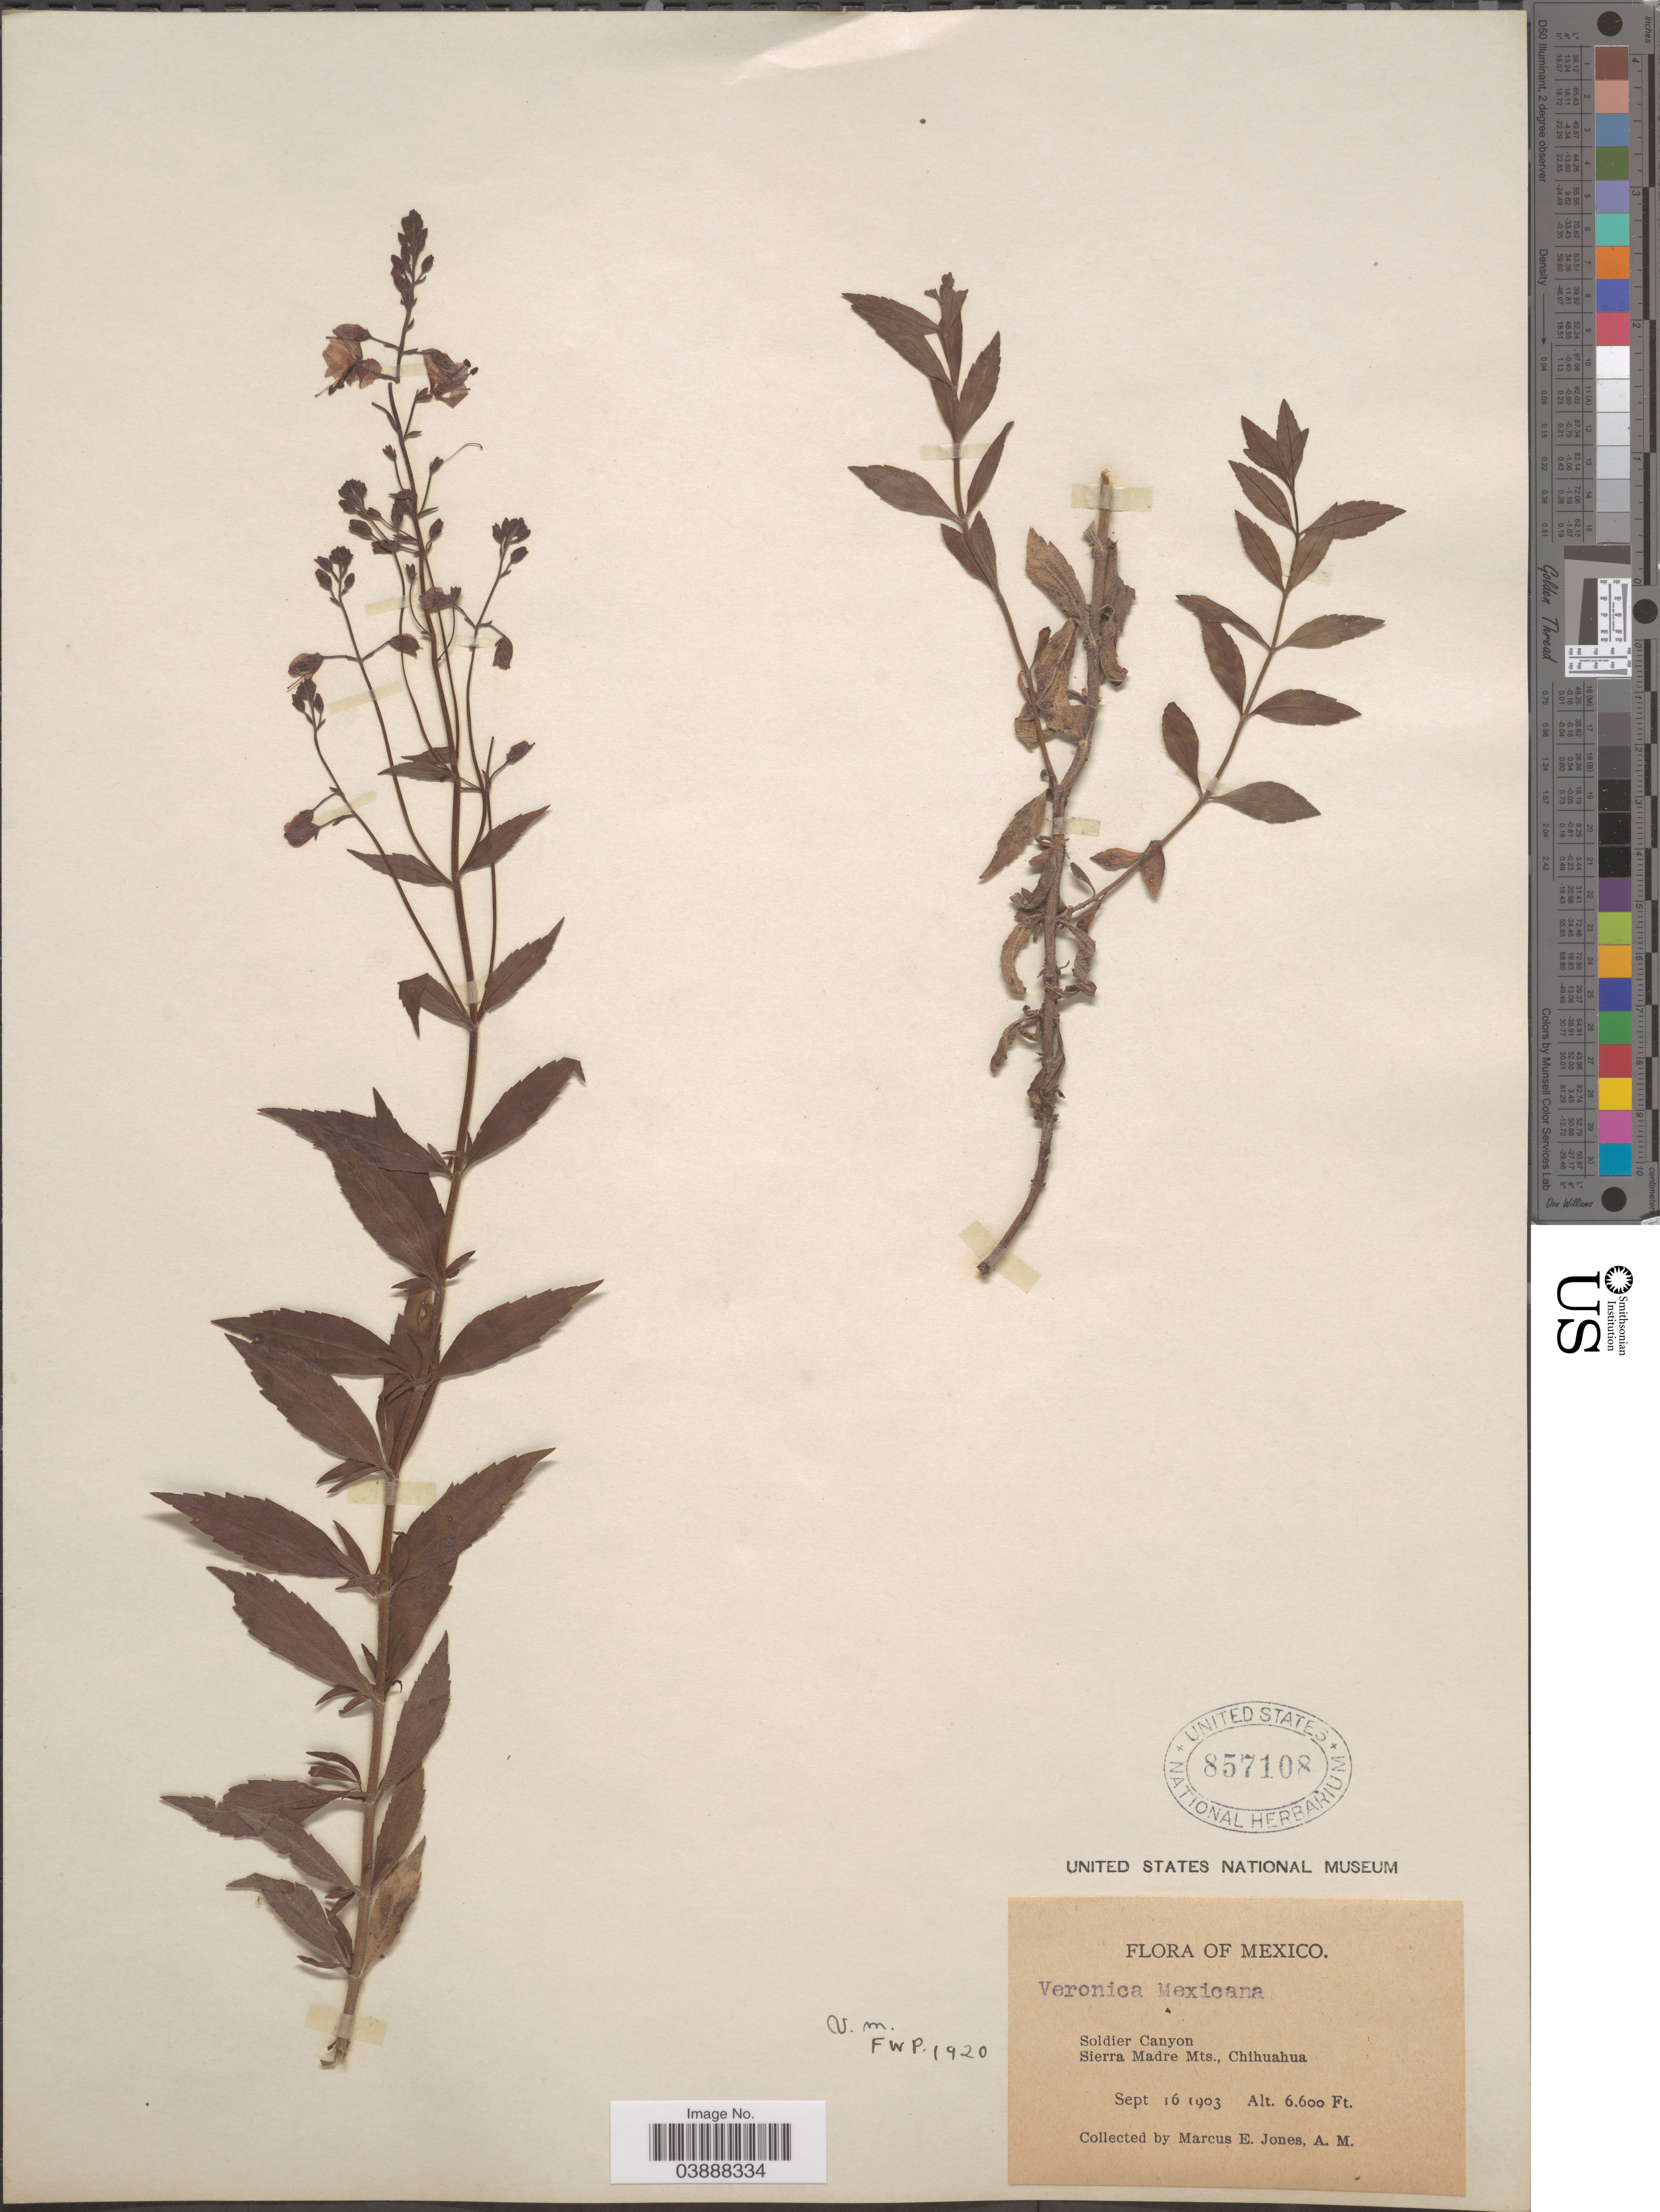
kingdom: Plantae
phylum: Tracheophyta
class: Magnoliopsida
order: Lamiales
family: Plantaginaceae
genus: Veronica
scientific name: Veronica mexicana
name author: S. Watson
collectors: M. E. Jones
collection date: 1903-09-16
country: Mexico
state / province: Chihuahua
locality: Soldier Canyon. Sierra Madre Mts.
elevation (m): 2012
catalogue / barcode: US 857108